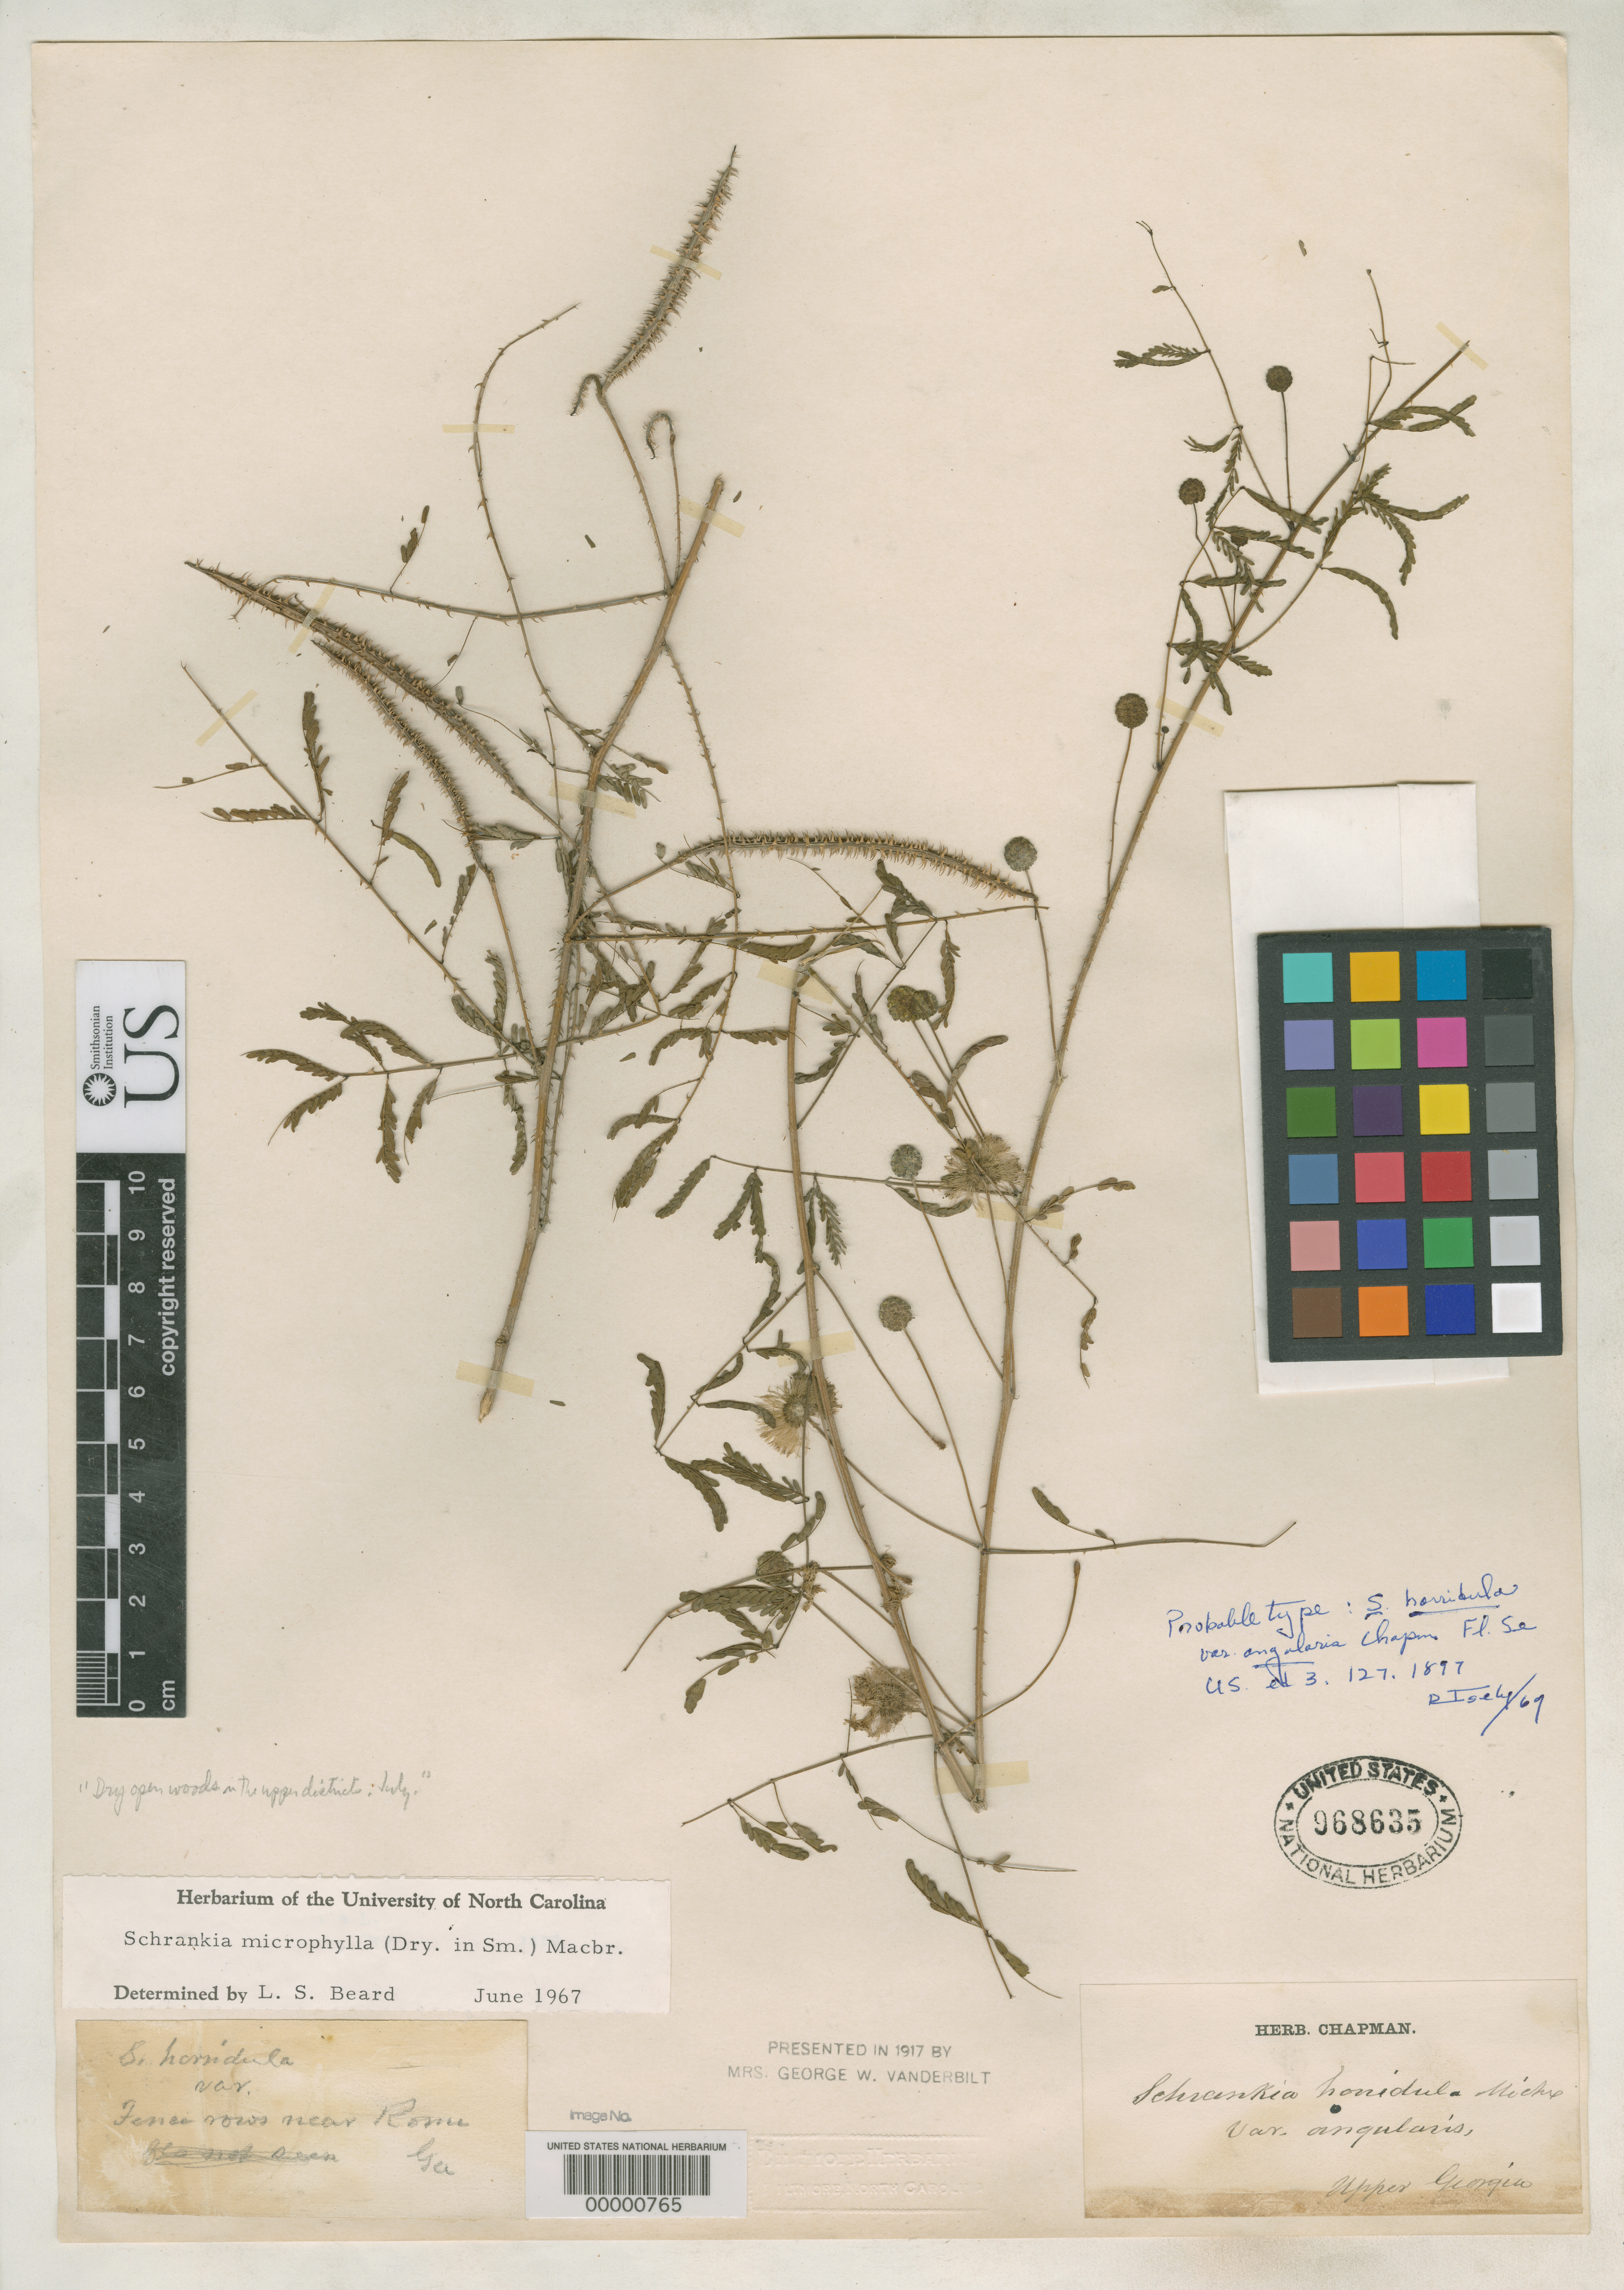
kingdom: Plantae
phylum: Tracheophyta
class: Magnoliopsida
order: Fabales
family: Fabaceae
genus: Schrankia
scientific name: Schrankia horridula var. angularis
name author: Chapm.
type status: Type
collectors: A. W. Chapman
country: United States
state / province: Georgia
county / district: Floyd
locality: Near Rome.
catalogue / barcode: US 96835